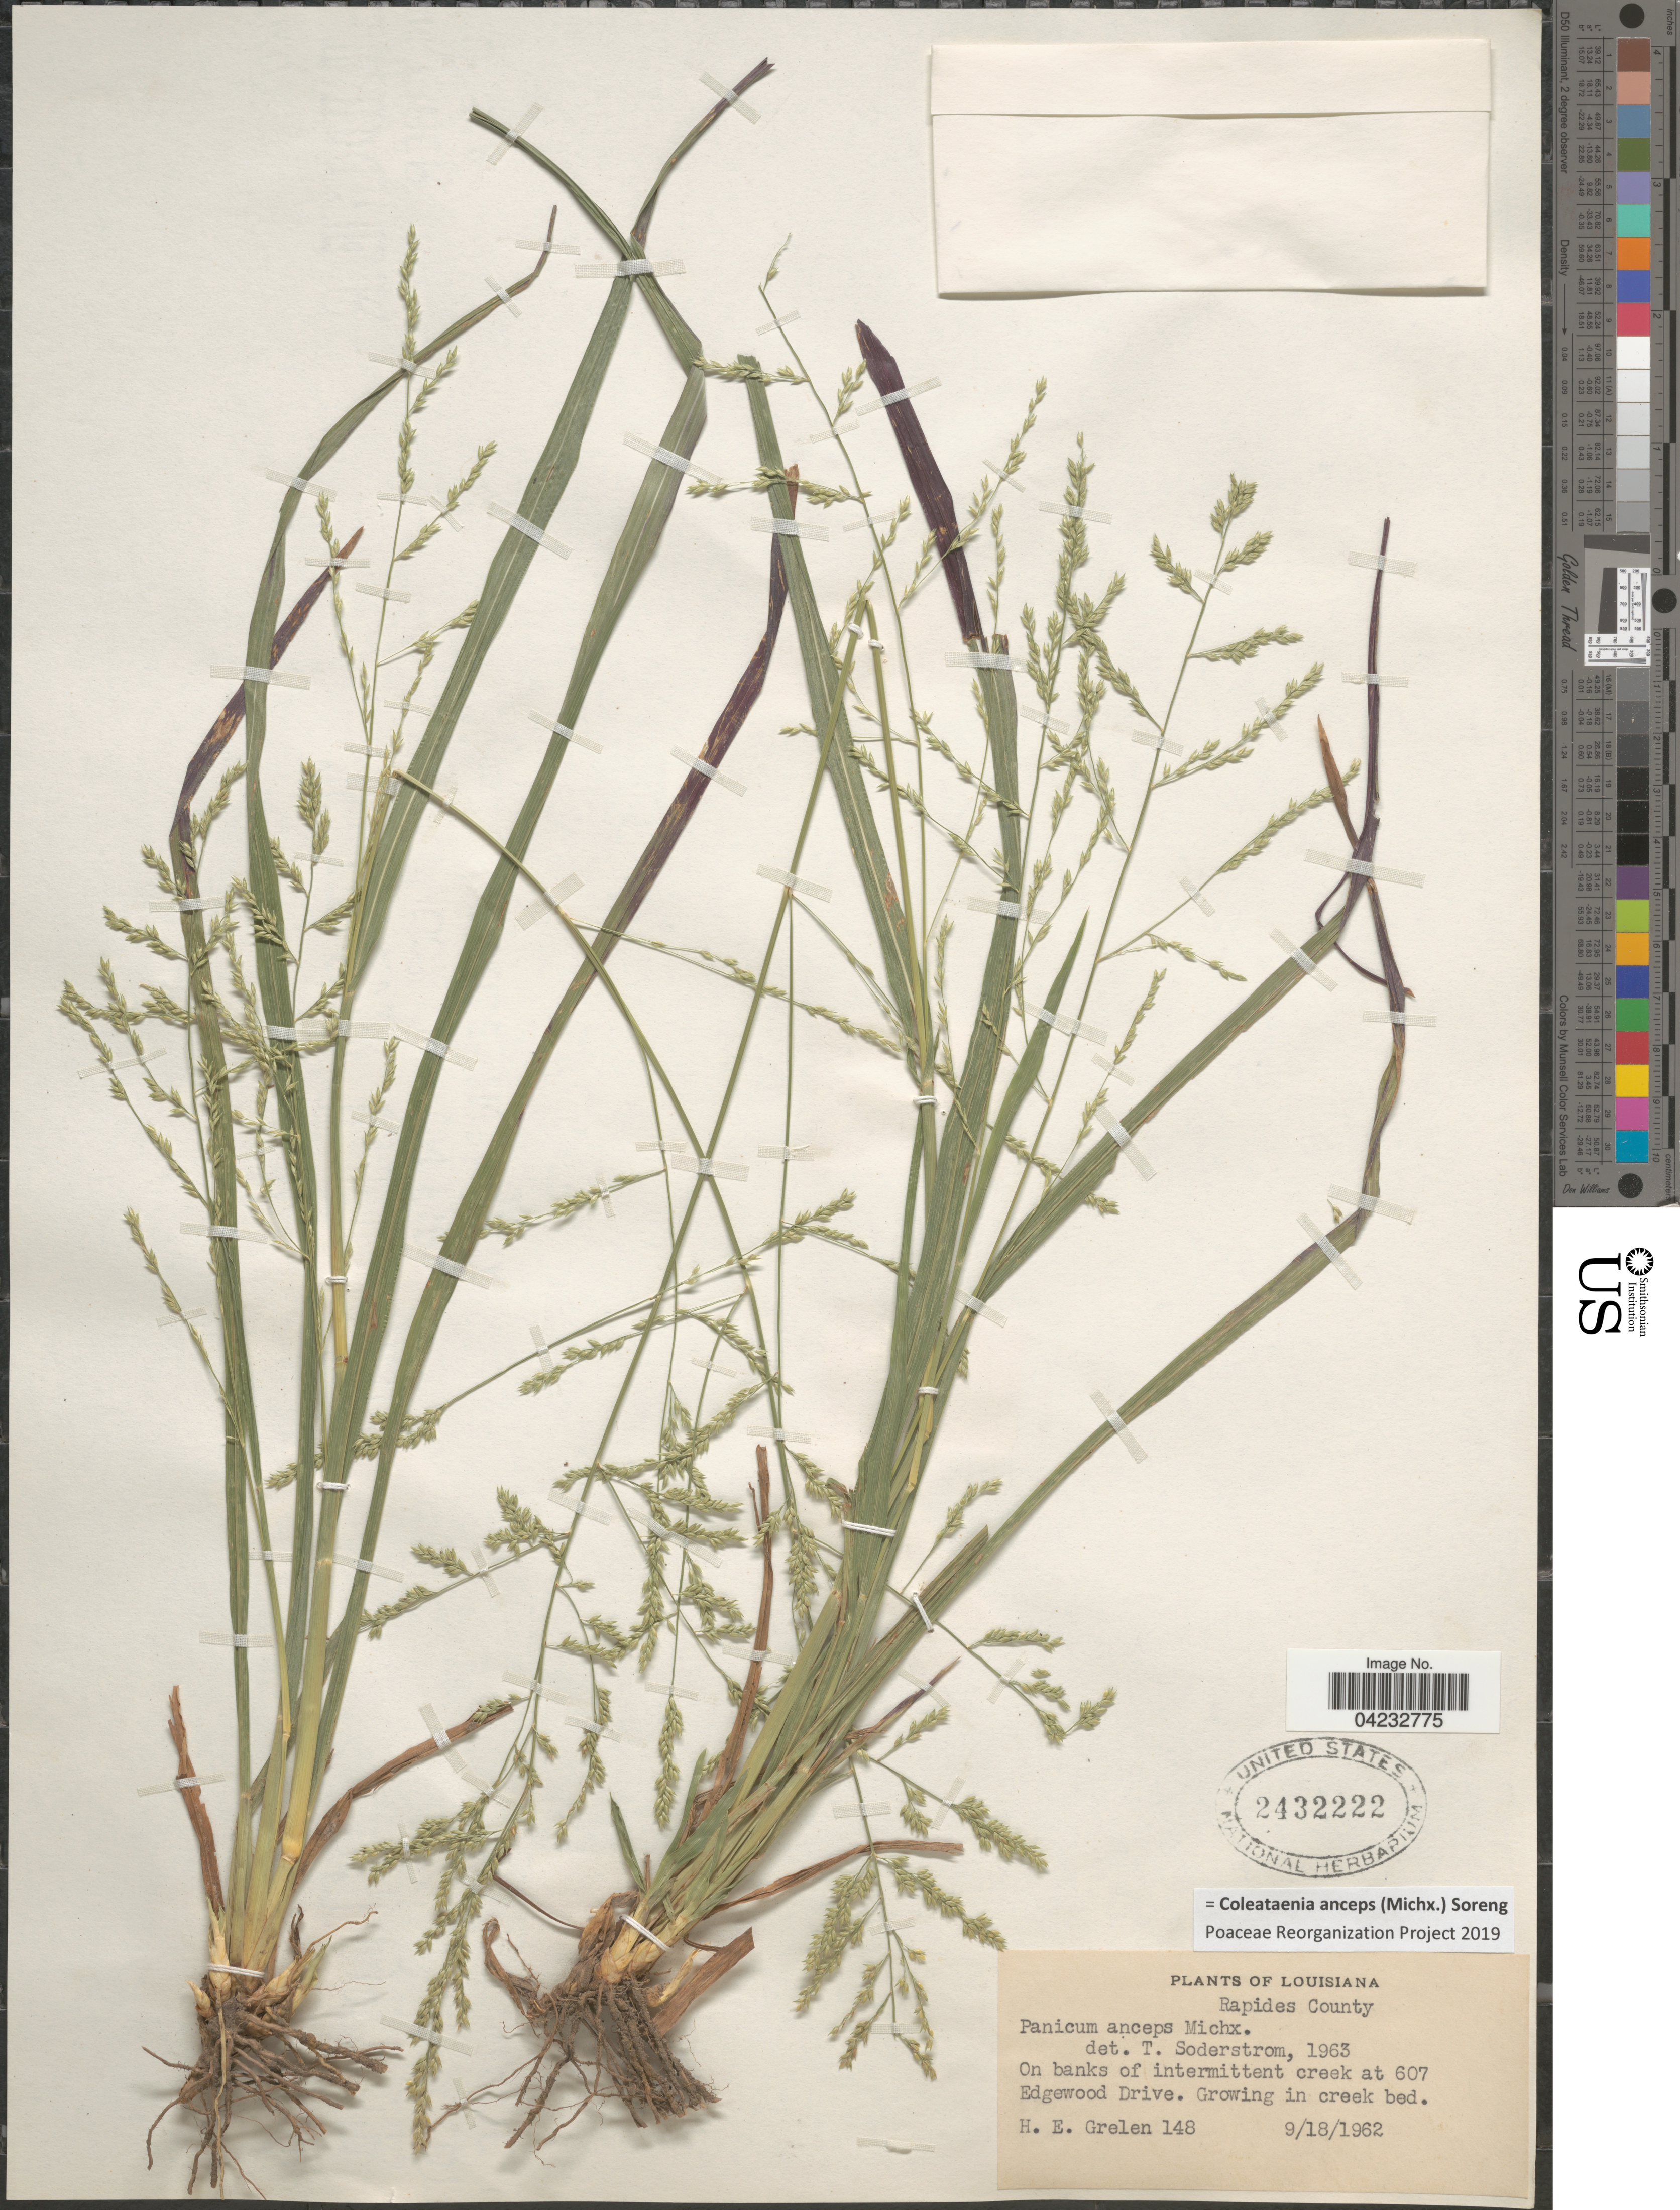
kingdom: Plantae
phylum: Tracheophyta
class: Liliopsida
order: Poales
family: Poaceae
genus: Coleataenia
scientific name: Coleataenia anceps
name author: (Michx.) Soreng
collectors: H. Grelen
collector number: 148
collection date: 1962-09-18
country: United States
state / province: Louisiana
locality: Rapides County. On banks of intermittent creek at 607 Edgewood Drive.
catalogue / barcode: US 2432222